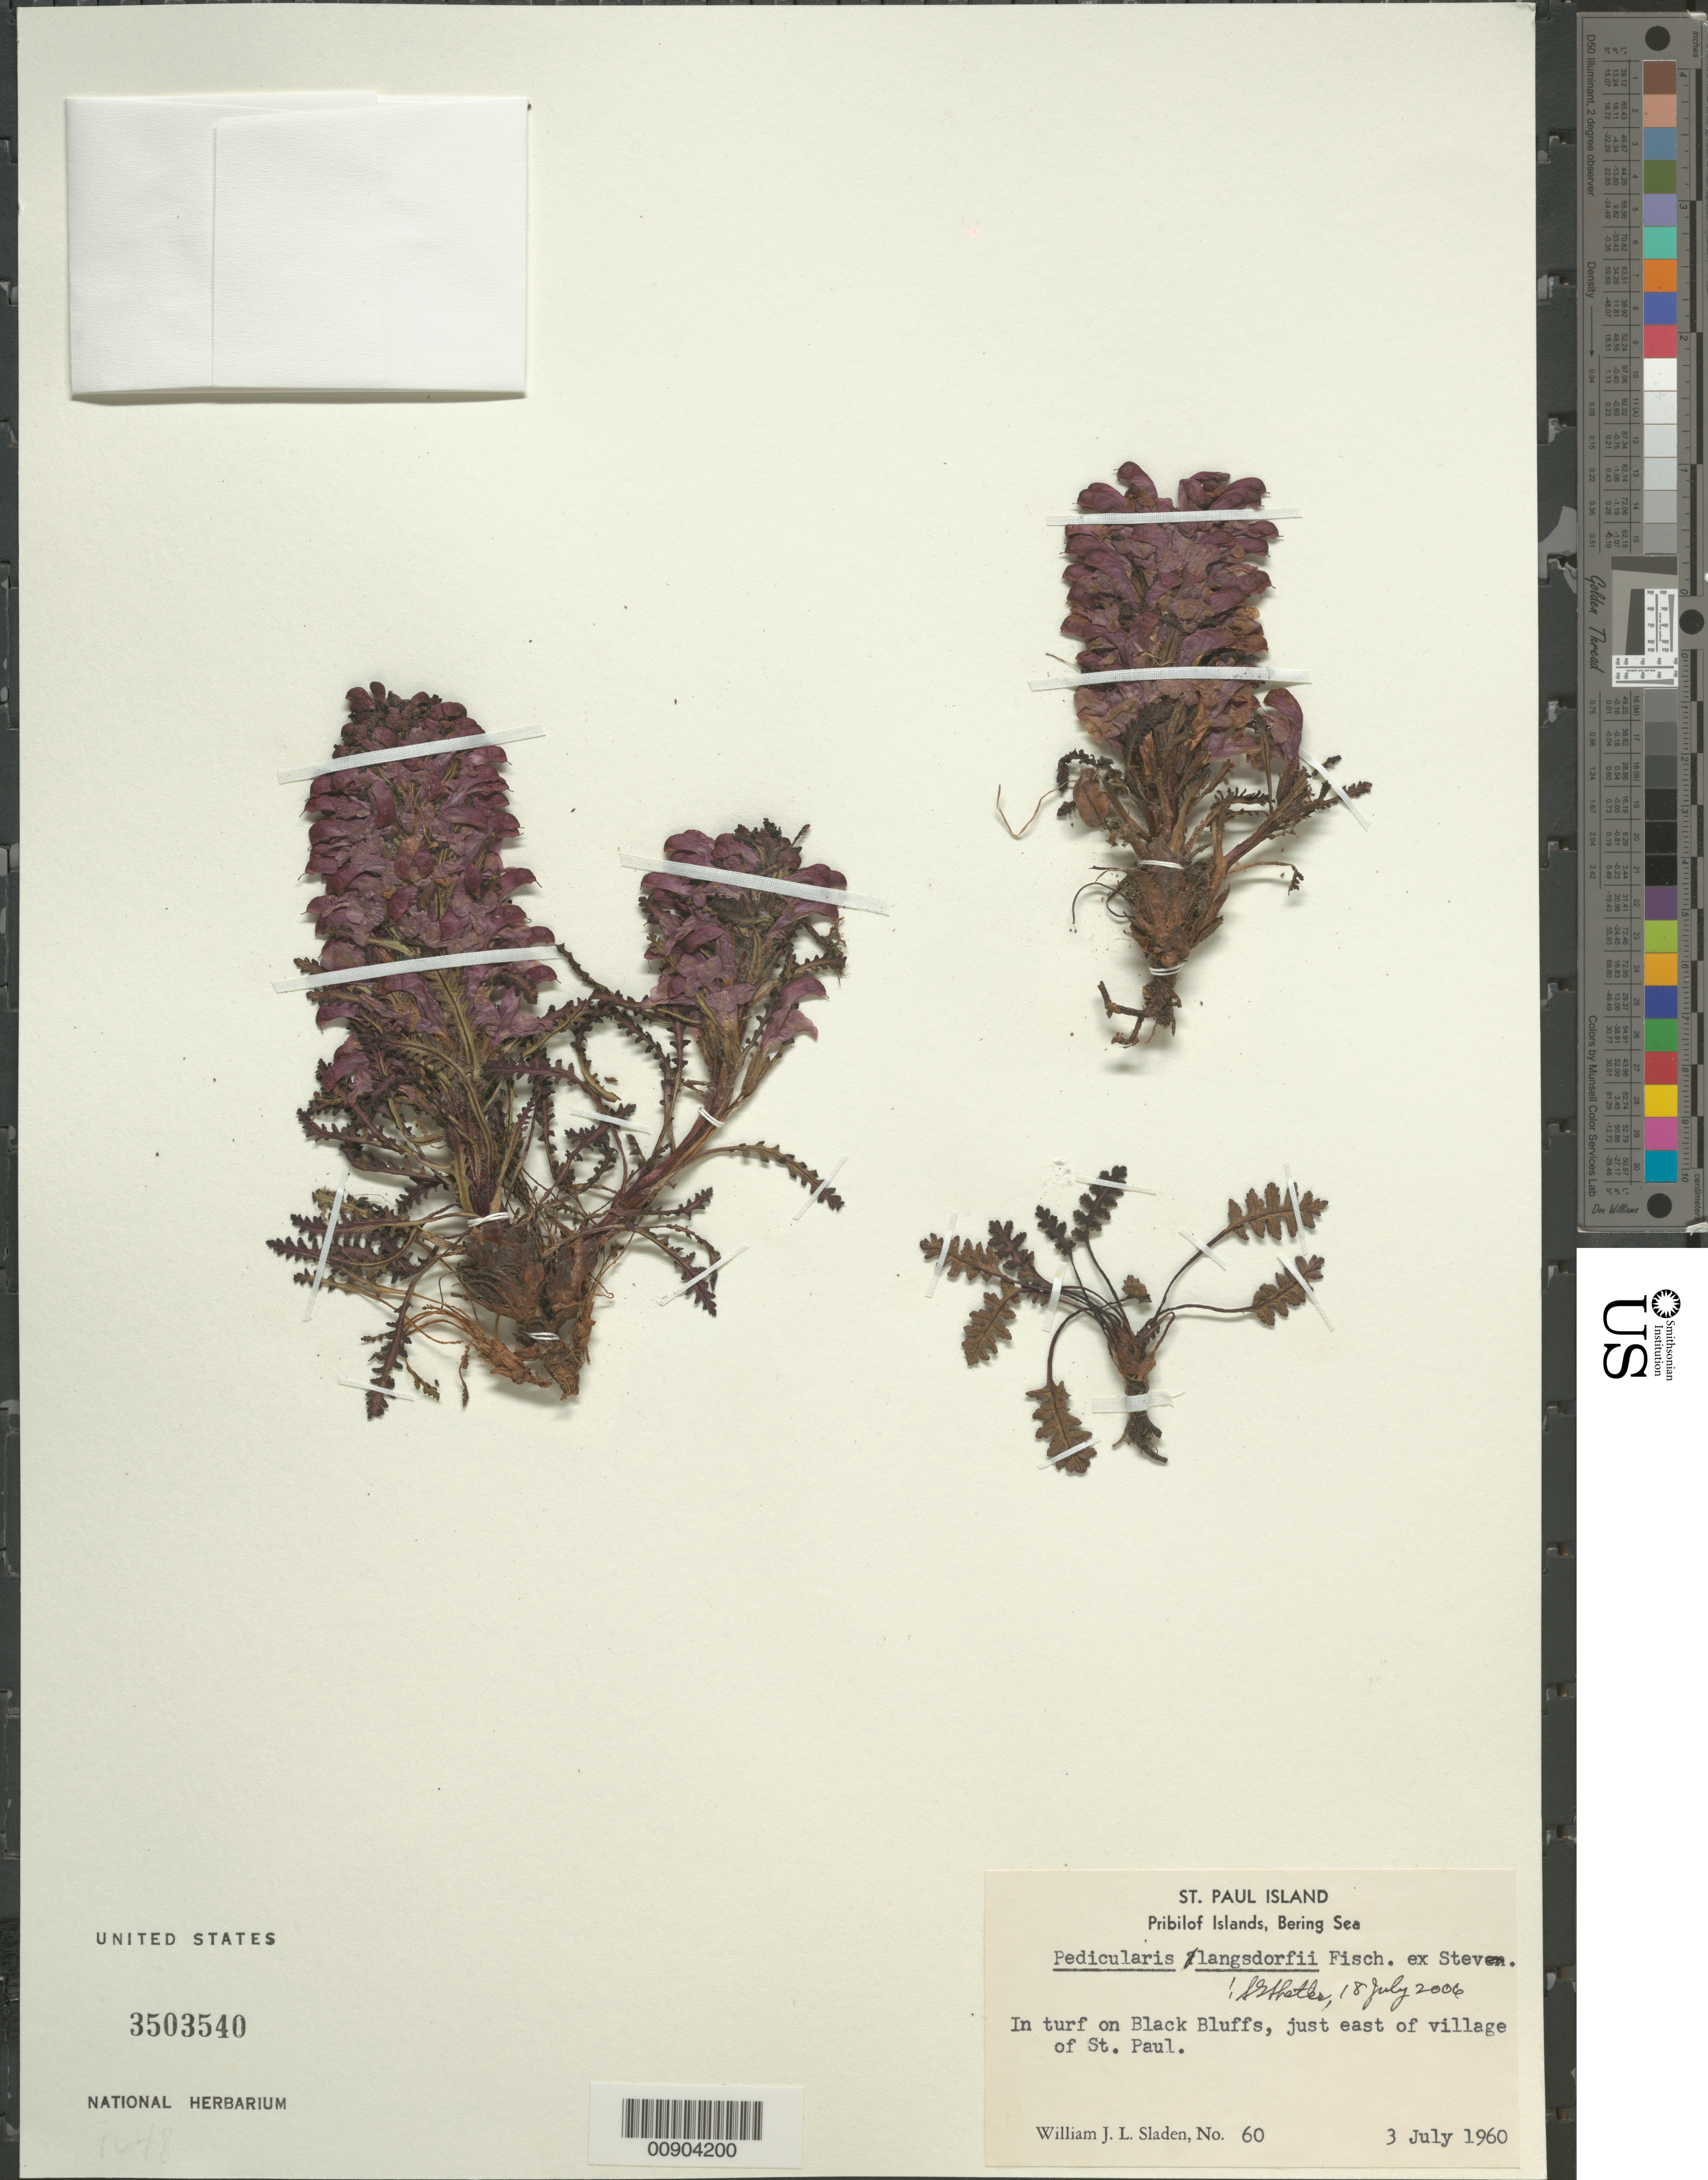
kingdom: Plantae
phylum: Tracheophyta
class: Magnoliopsida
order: Lamiales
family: Orobanchaceae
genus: Pedicularis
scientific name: Pedicularis langsdorffii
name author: Fisch. ex Steven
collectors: W. Sladen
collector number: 60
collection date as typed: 03 Jul 1960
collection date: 1960-07-03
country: United States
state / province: Alaska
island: St. Paul Island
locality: In turf on Black Bluffs, just east of village of St. Paul., Bering Sea, Pribilof Islands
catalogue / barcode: US 3503540